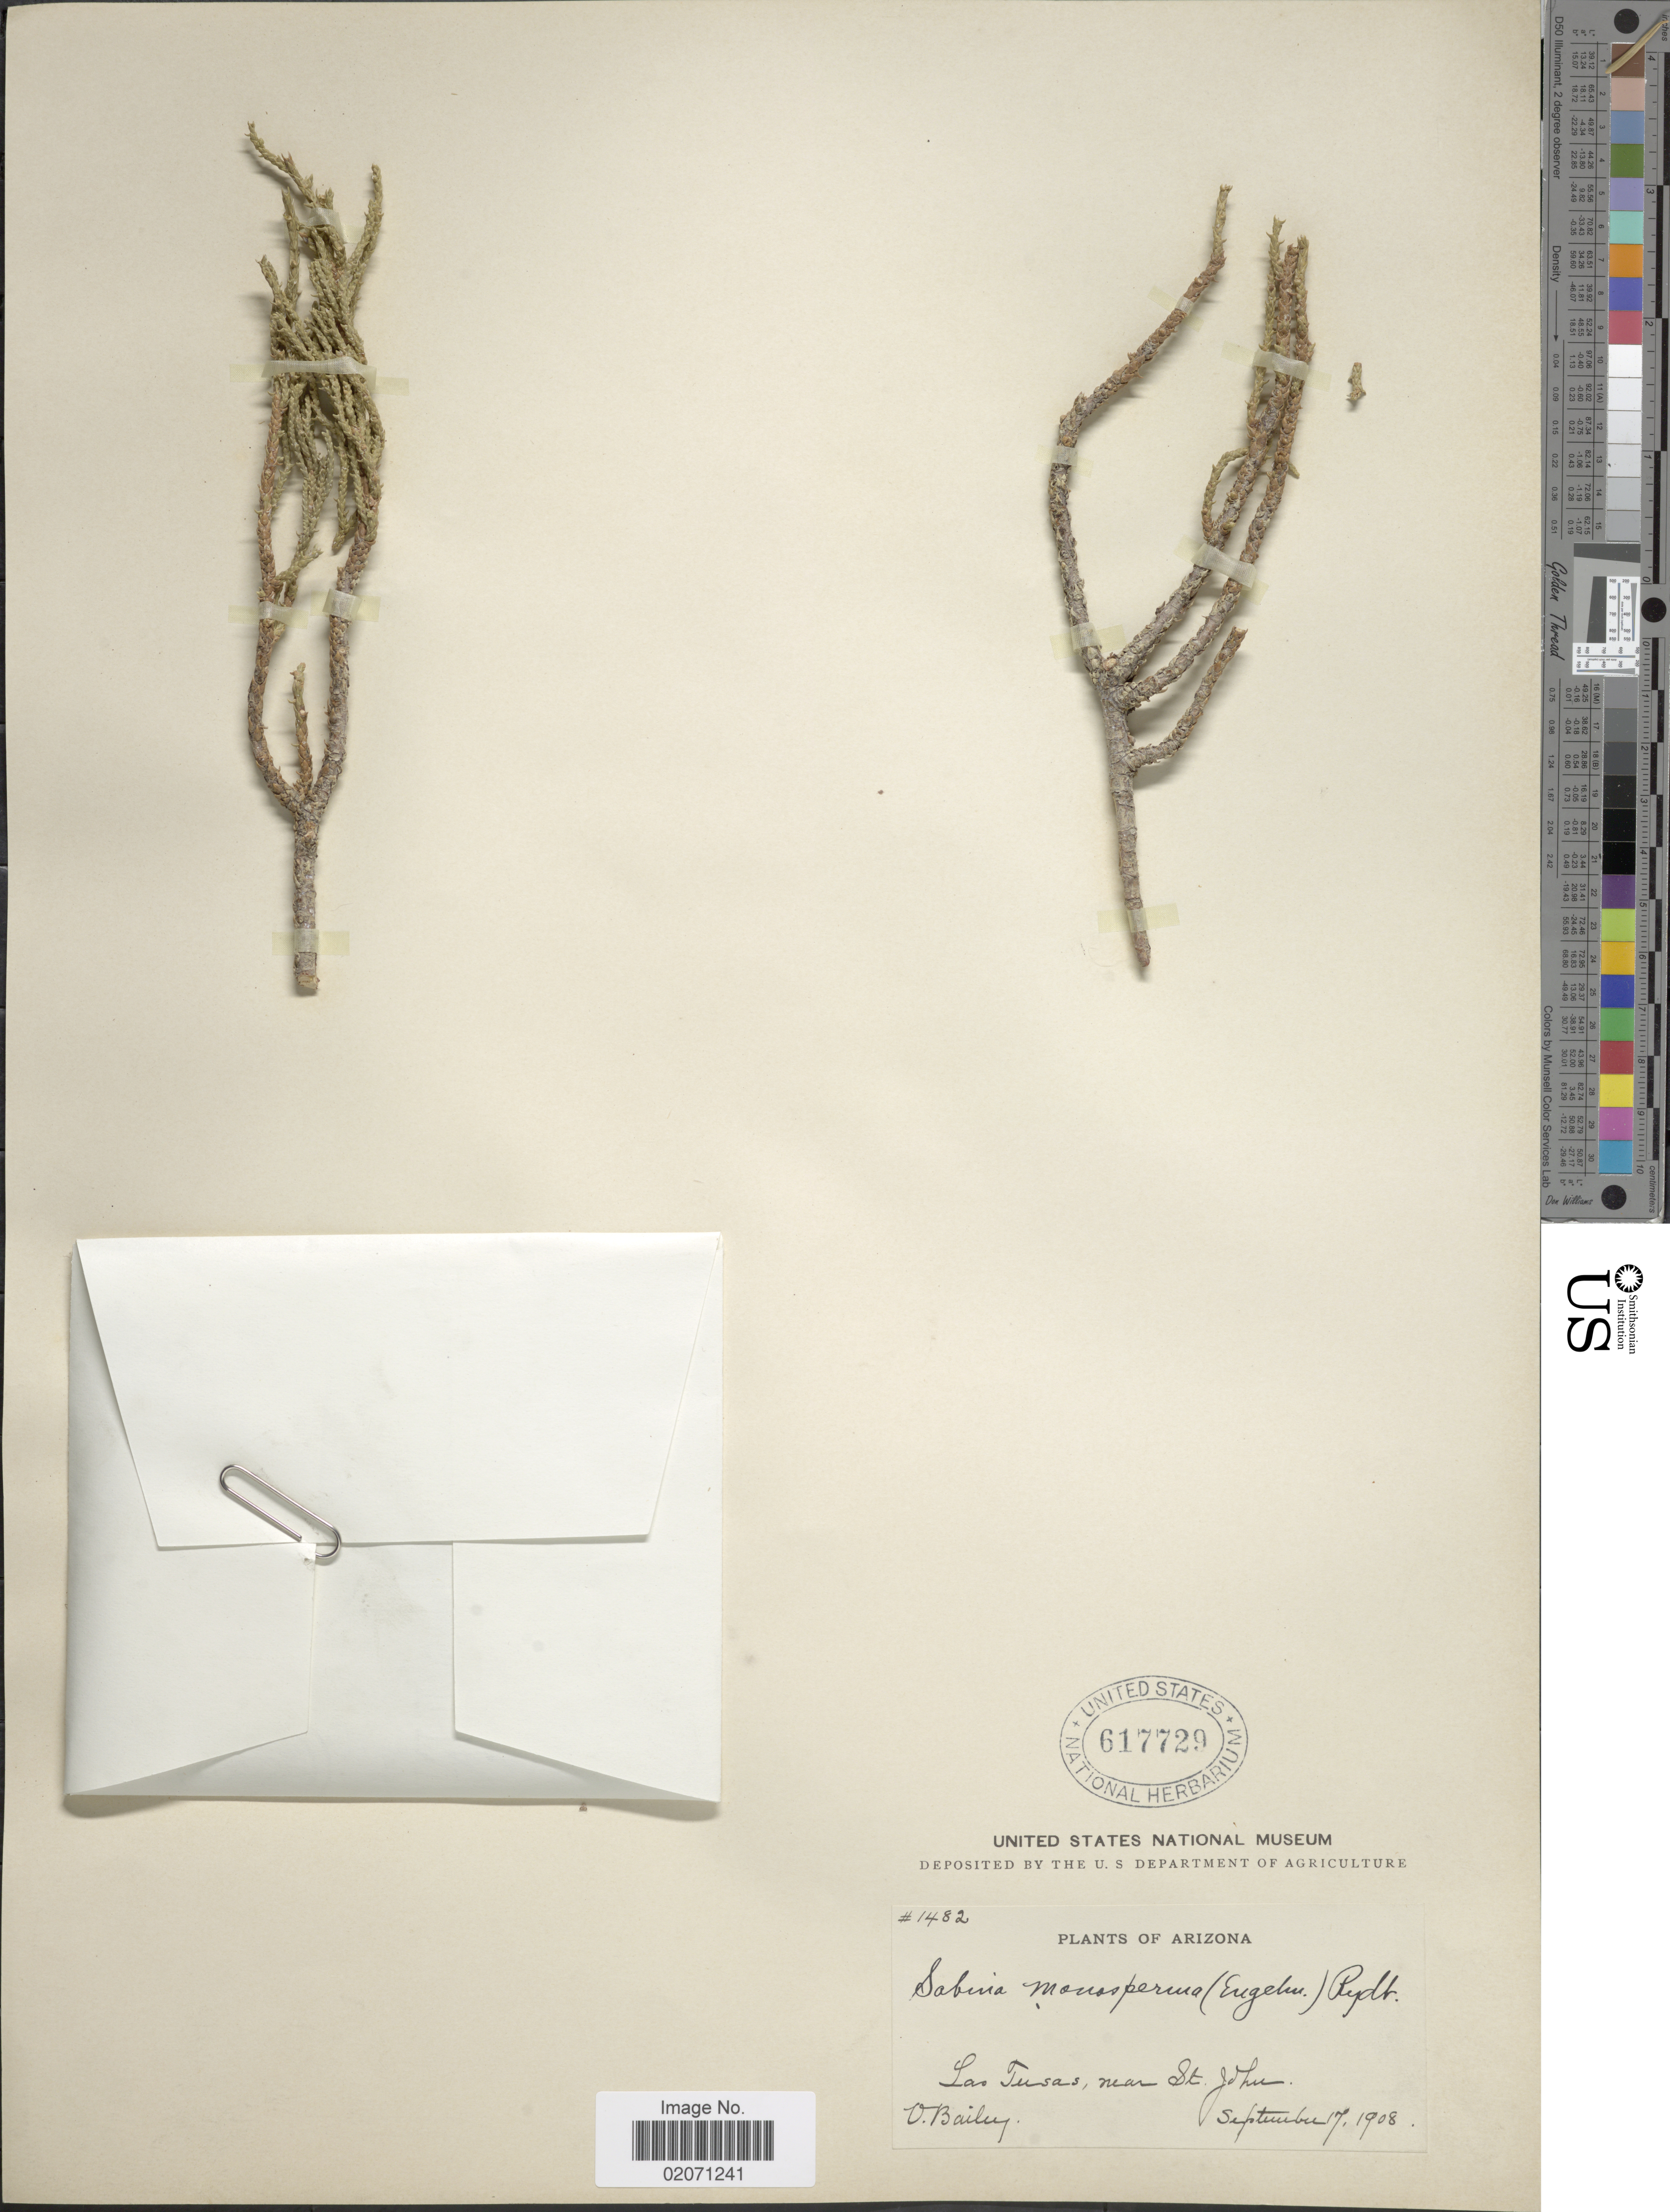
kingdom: Plantae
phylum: Tracheophyta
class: Pinopsida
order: Pinales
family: Cupressaceae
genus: Juniperus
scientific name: Juniperus monosperma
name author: (Engelm.) Sarg.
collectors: V. L. Bailey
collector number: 1482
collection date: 1908-09-17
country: United States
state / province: Arizona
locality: Las Tusas, near St. John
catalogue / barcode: US 617729